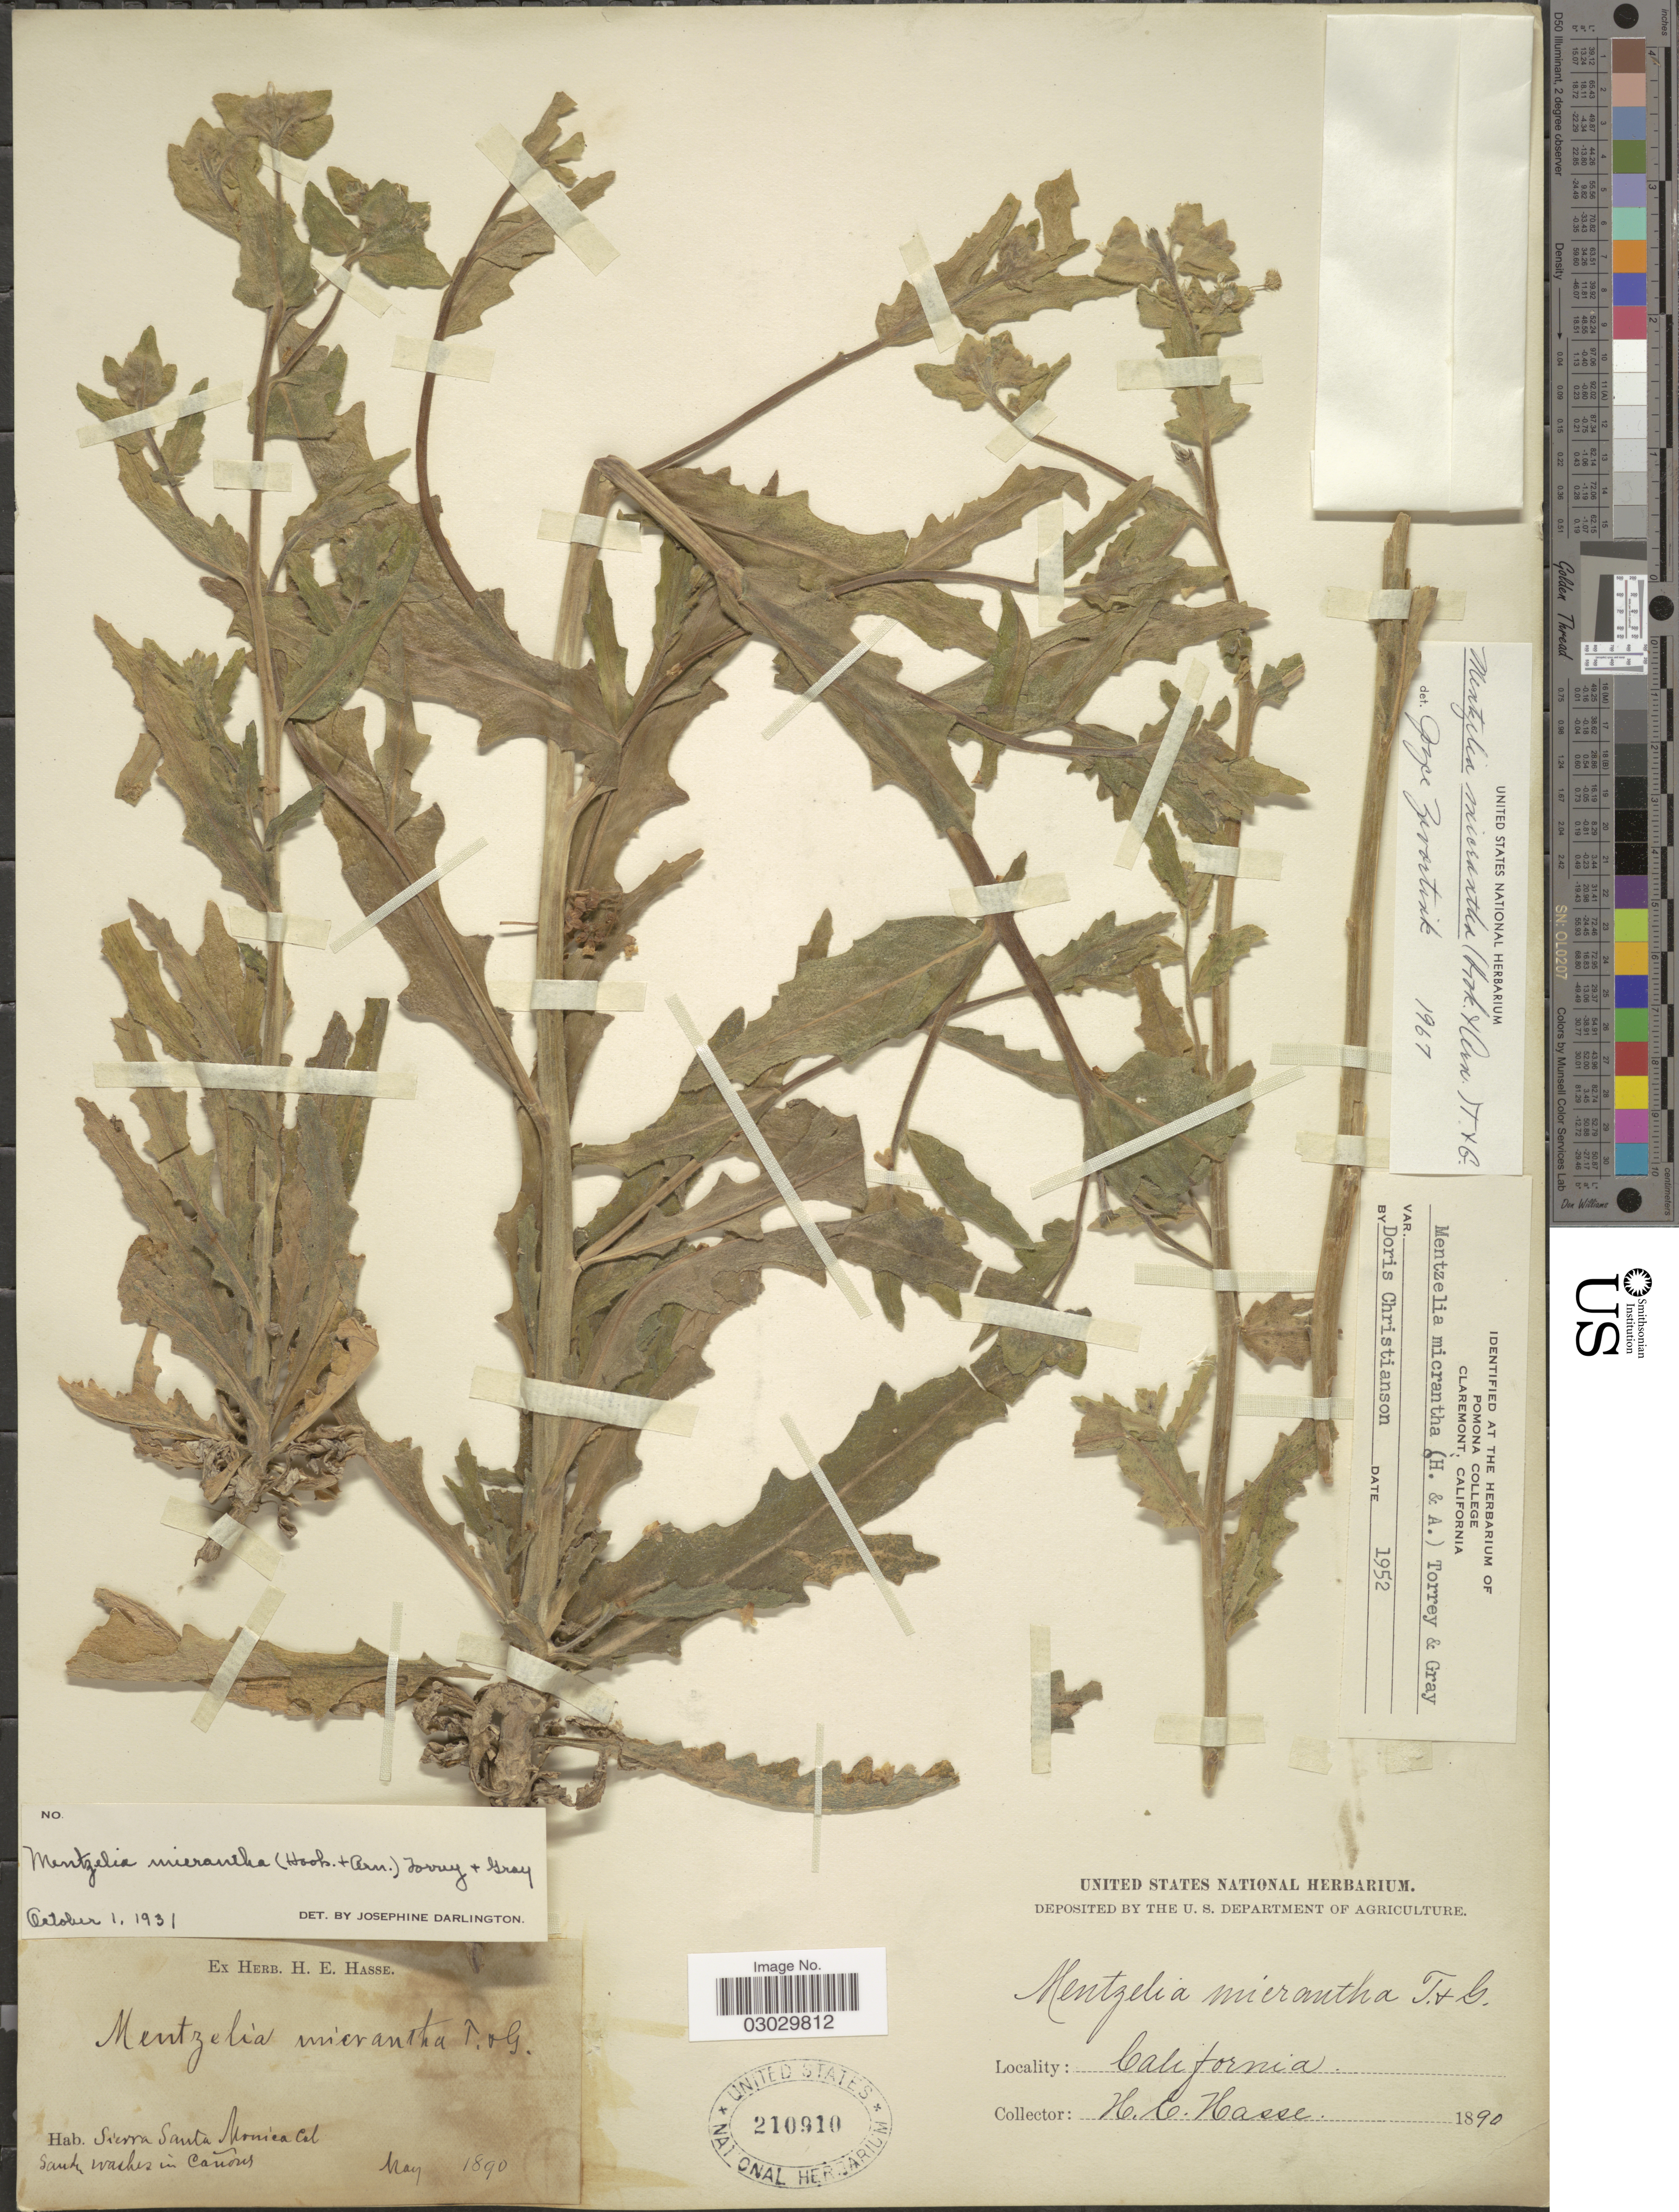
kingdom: Plantae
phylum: Tracheophyta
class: Magnoliopsida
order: Cornales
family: Loasaceae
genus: Mentzelia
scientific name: Mentzelia micrantha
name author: (Hook.) Torr. & A. Gray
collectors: H. E. Hasse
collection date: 1890-05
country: United States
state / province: California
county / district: Los Angeles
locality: Sierra Santa Monica.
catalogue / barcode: US 210910